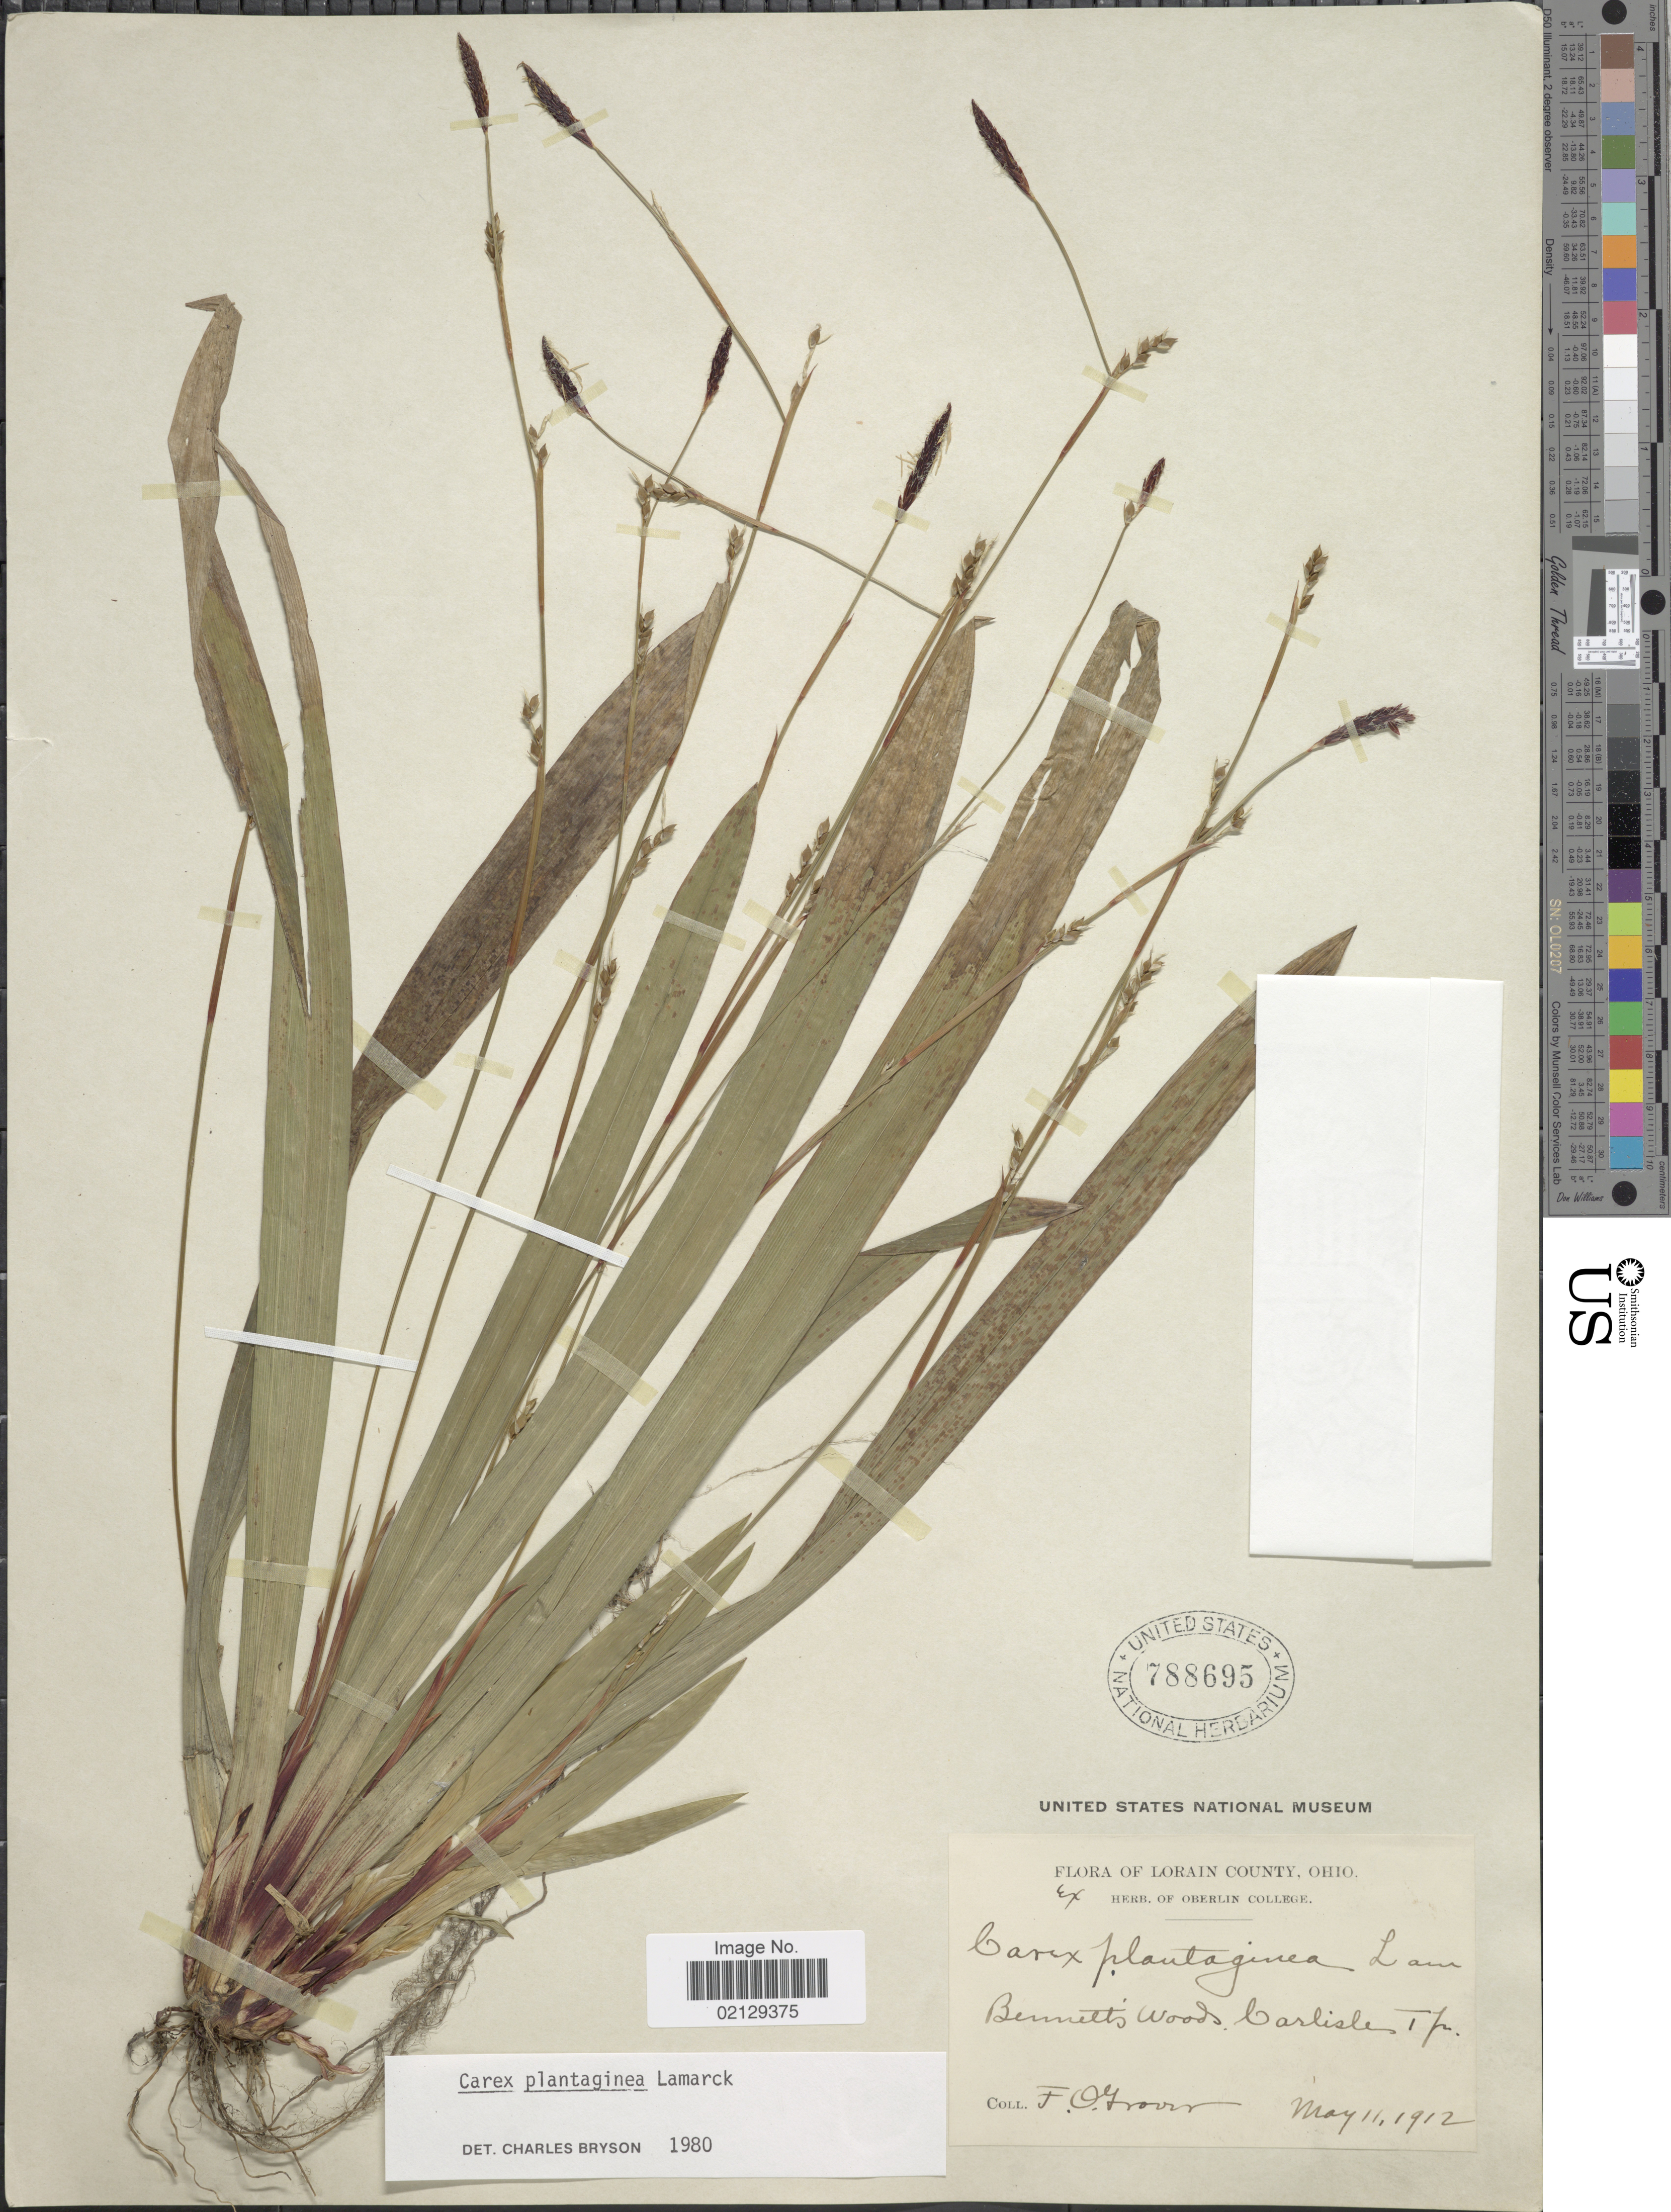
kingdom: Plantae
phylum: Tracheophyta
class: Liliopsida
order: Poales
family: Cyperaceae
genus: Carex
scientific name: Carex plantaginea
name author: Lam.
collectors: F. Grover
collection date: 1912-05-11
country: United States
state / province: Ohio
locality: Lorain County, Ohio, Bennetts Woods, Carlisle Tp.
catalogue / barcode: US 788695